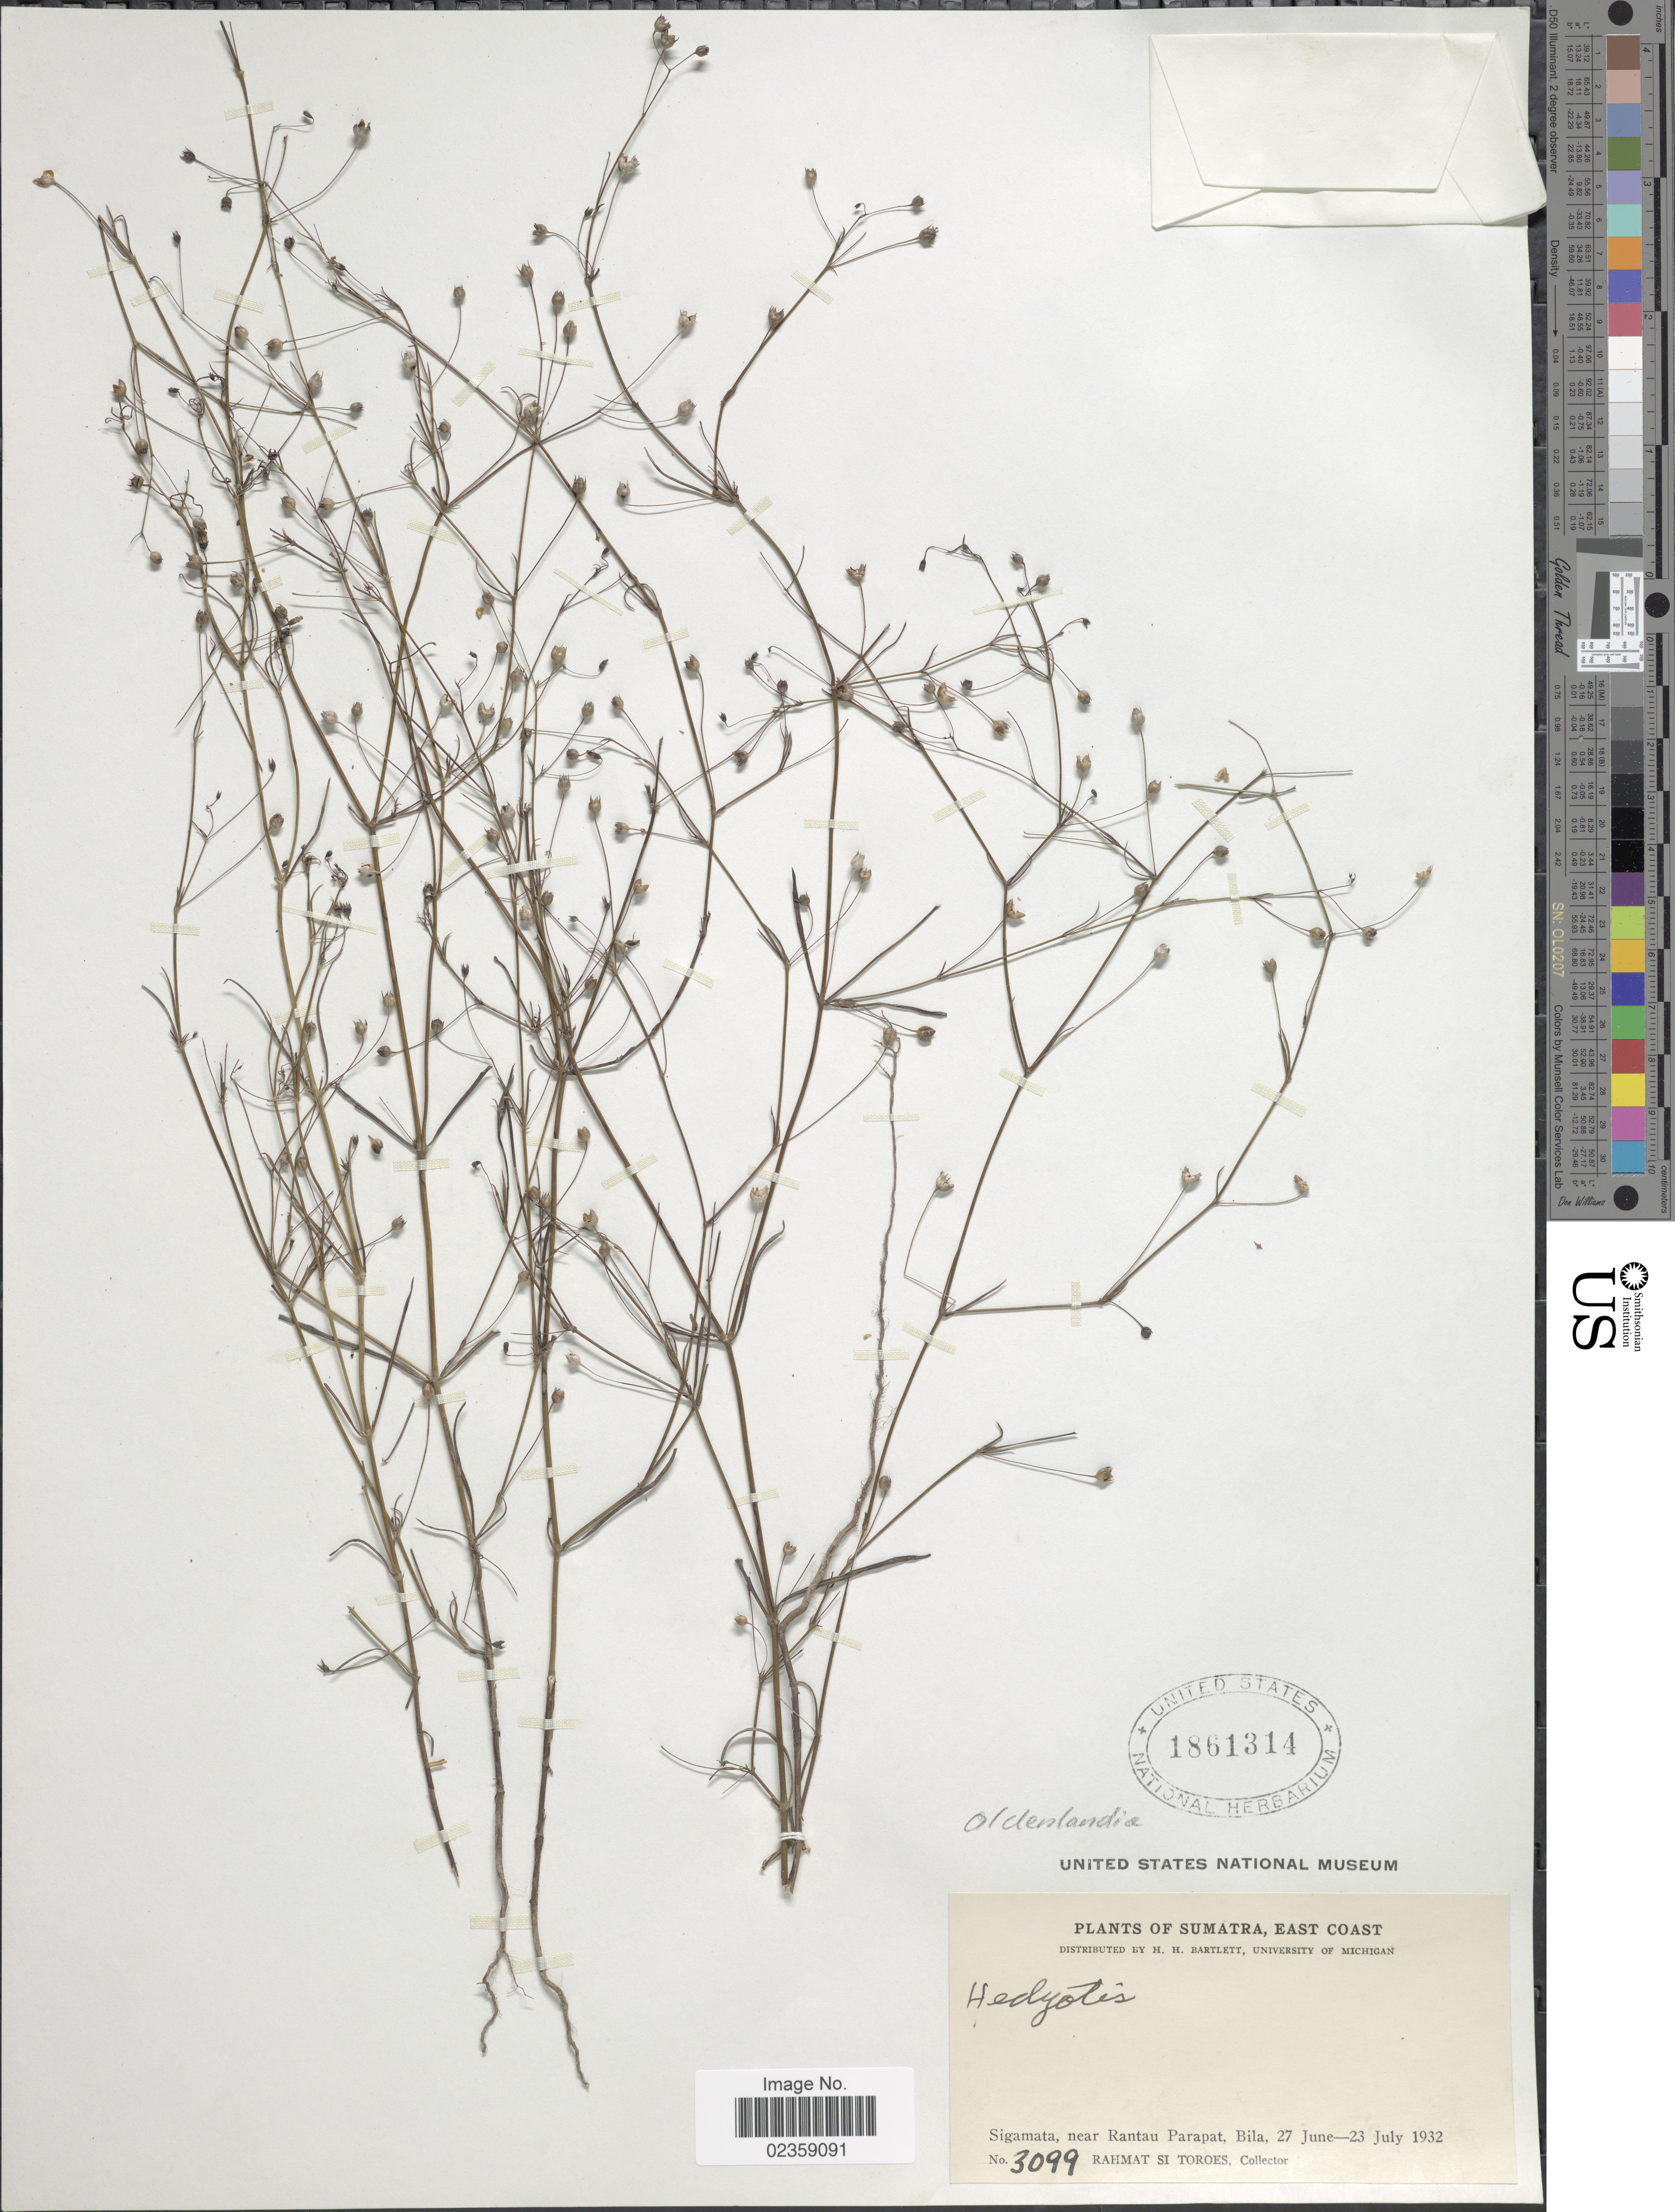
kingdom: Plantae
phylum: Tracheophyta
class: Magnoliopsida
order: Gentianales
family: Rubiaceae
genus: Oldenlandia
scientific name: Oldenlandia sp.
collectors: Rahmat Si Boeea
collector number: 3099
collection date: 1932-06-27/1932-07-23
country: Indonesia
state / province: Sumatra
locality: Sumatra, East Coast. Sigamata, near Rantau Parapat, Bila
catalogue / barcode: US 1861314